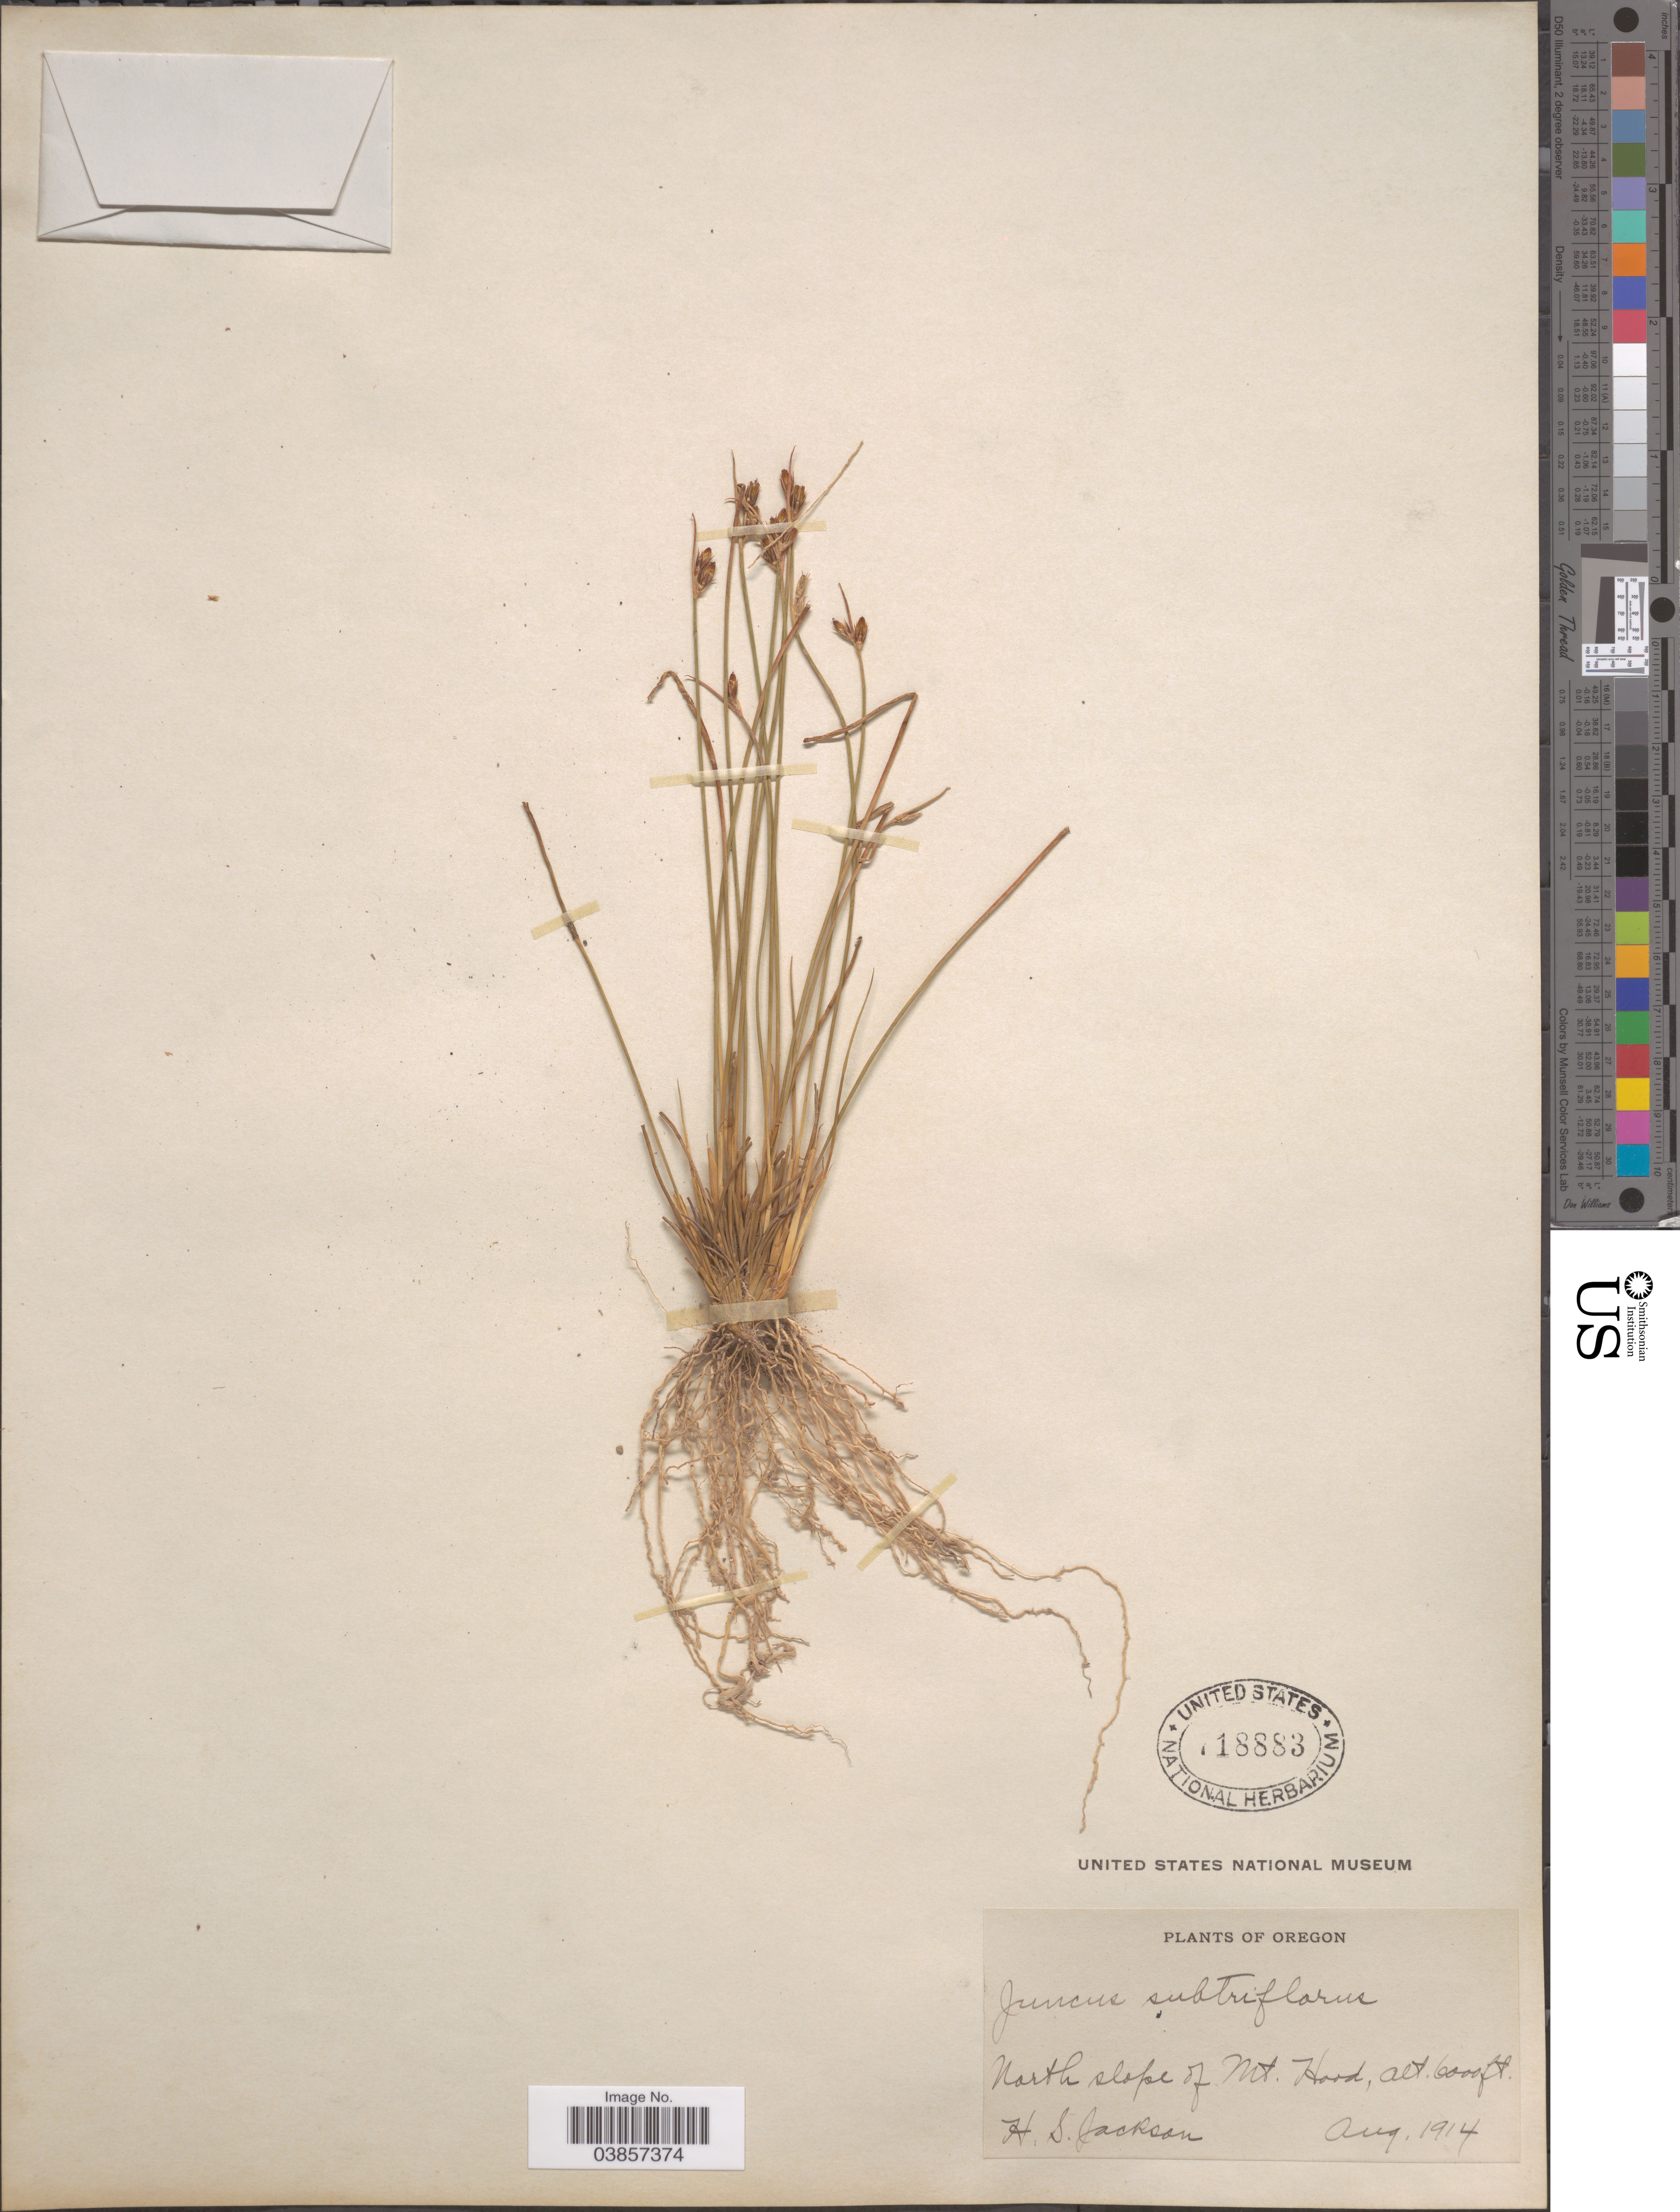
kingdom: Plantae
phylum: Tracheophyta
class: Liliopsida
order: Poales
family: Juncaceae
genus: Juncus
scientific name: Juncus subtriflorus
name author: (E. Mey.) Coville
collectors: H. Jackson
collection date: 1914-08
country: United States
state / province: Oregon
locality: North slope of Mt. Hood.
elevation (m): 1829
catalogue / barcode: US 718883